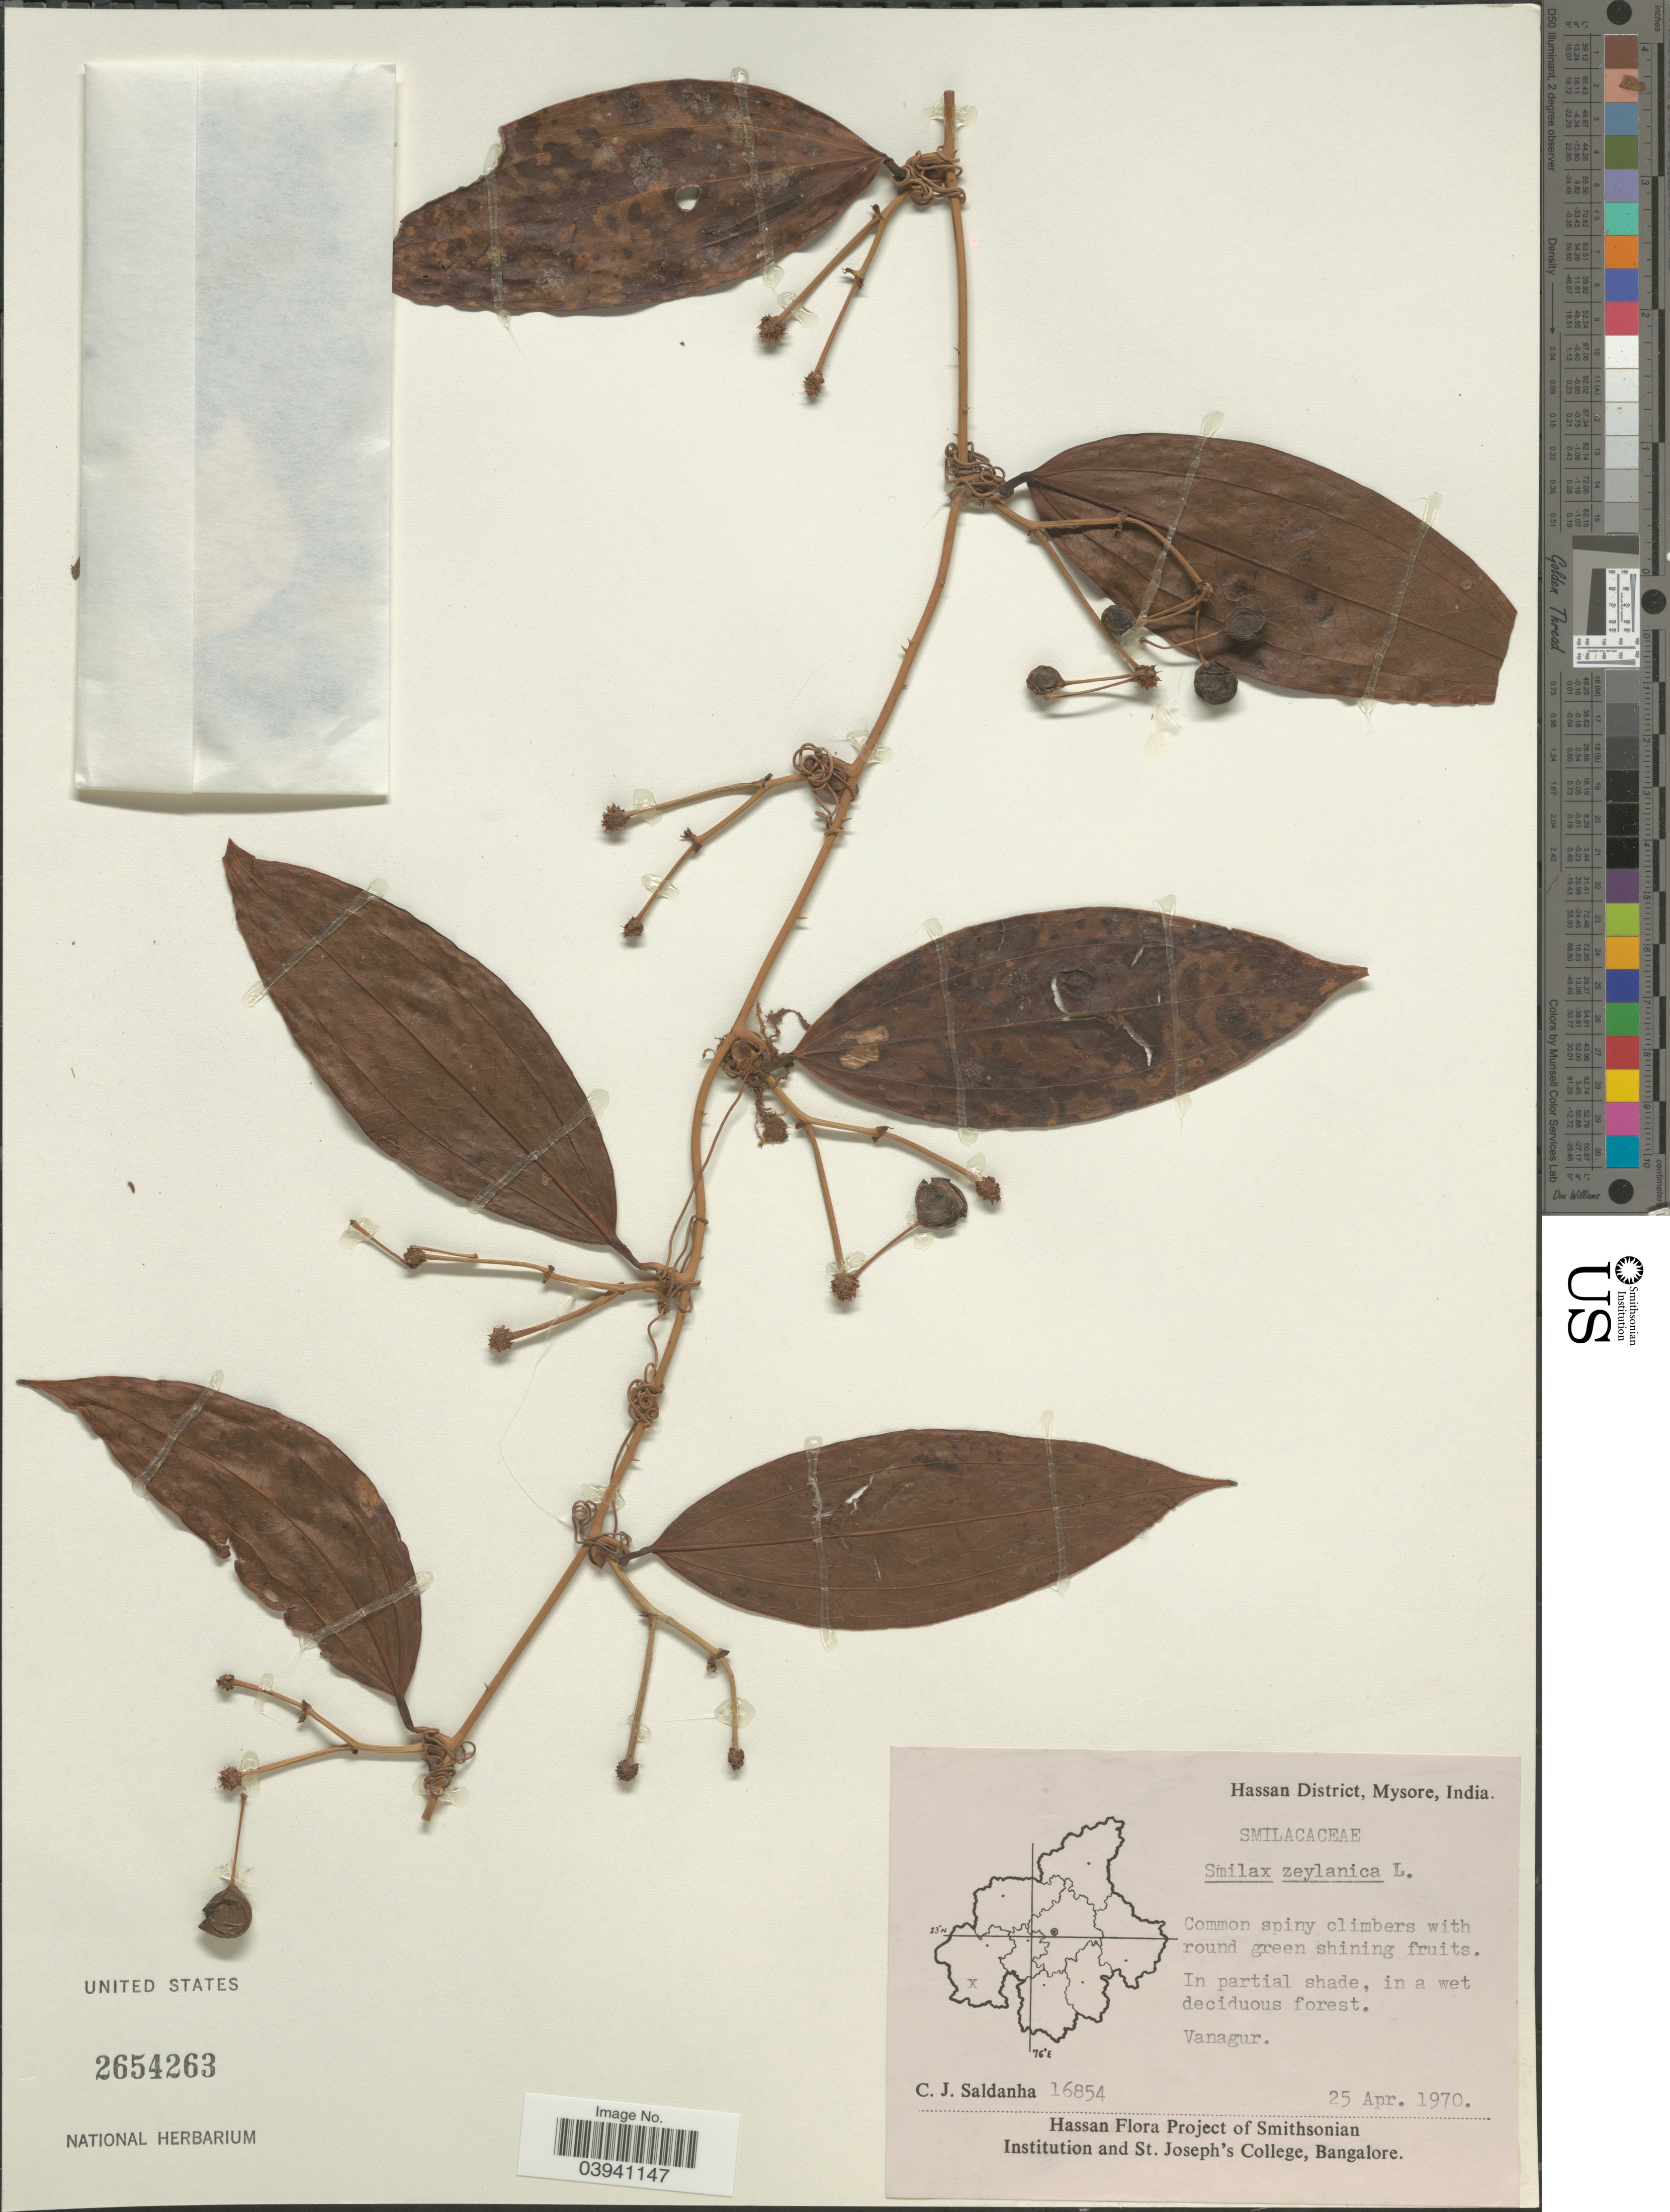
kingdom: Plantae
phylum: Tracheophyta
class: Liliopsida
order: Liliales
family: Smilacaceae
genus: Smilax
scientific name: Smilax zeylanica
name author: L.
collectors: C. J. Saldanha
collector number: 16854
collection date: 1970-04-25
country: India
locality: Hassan District, Mysore. Vanagur.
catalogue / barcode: US 2654263